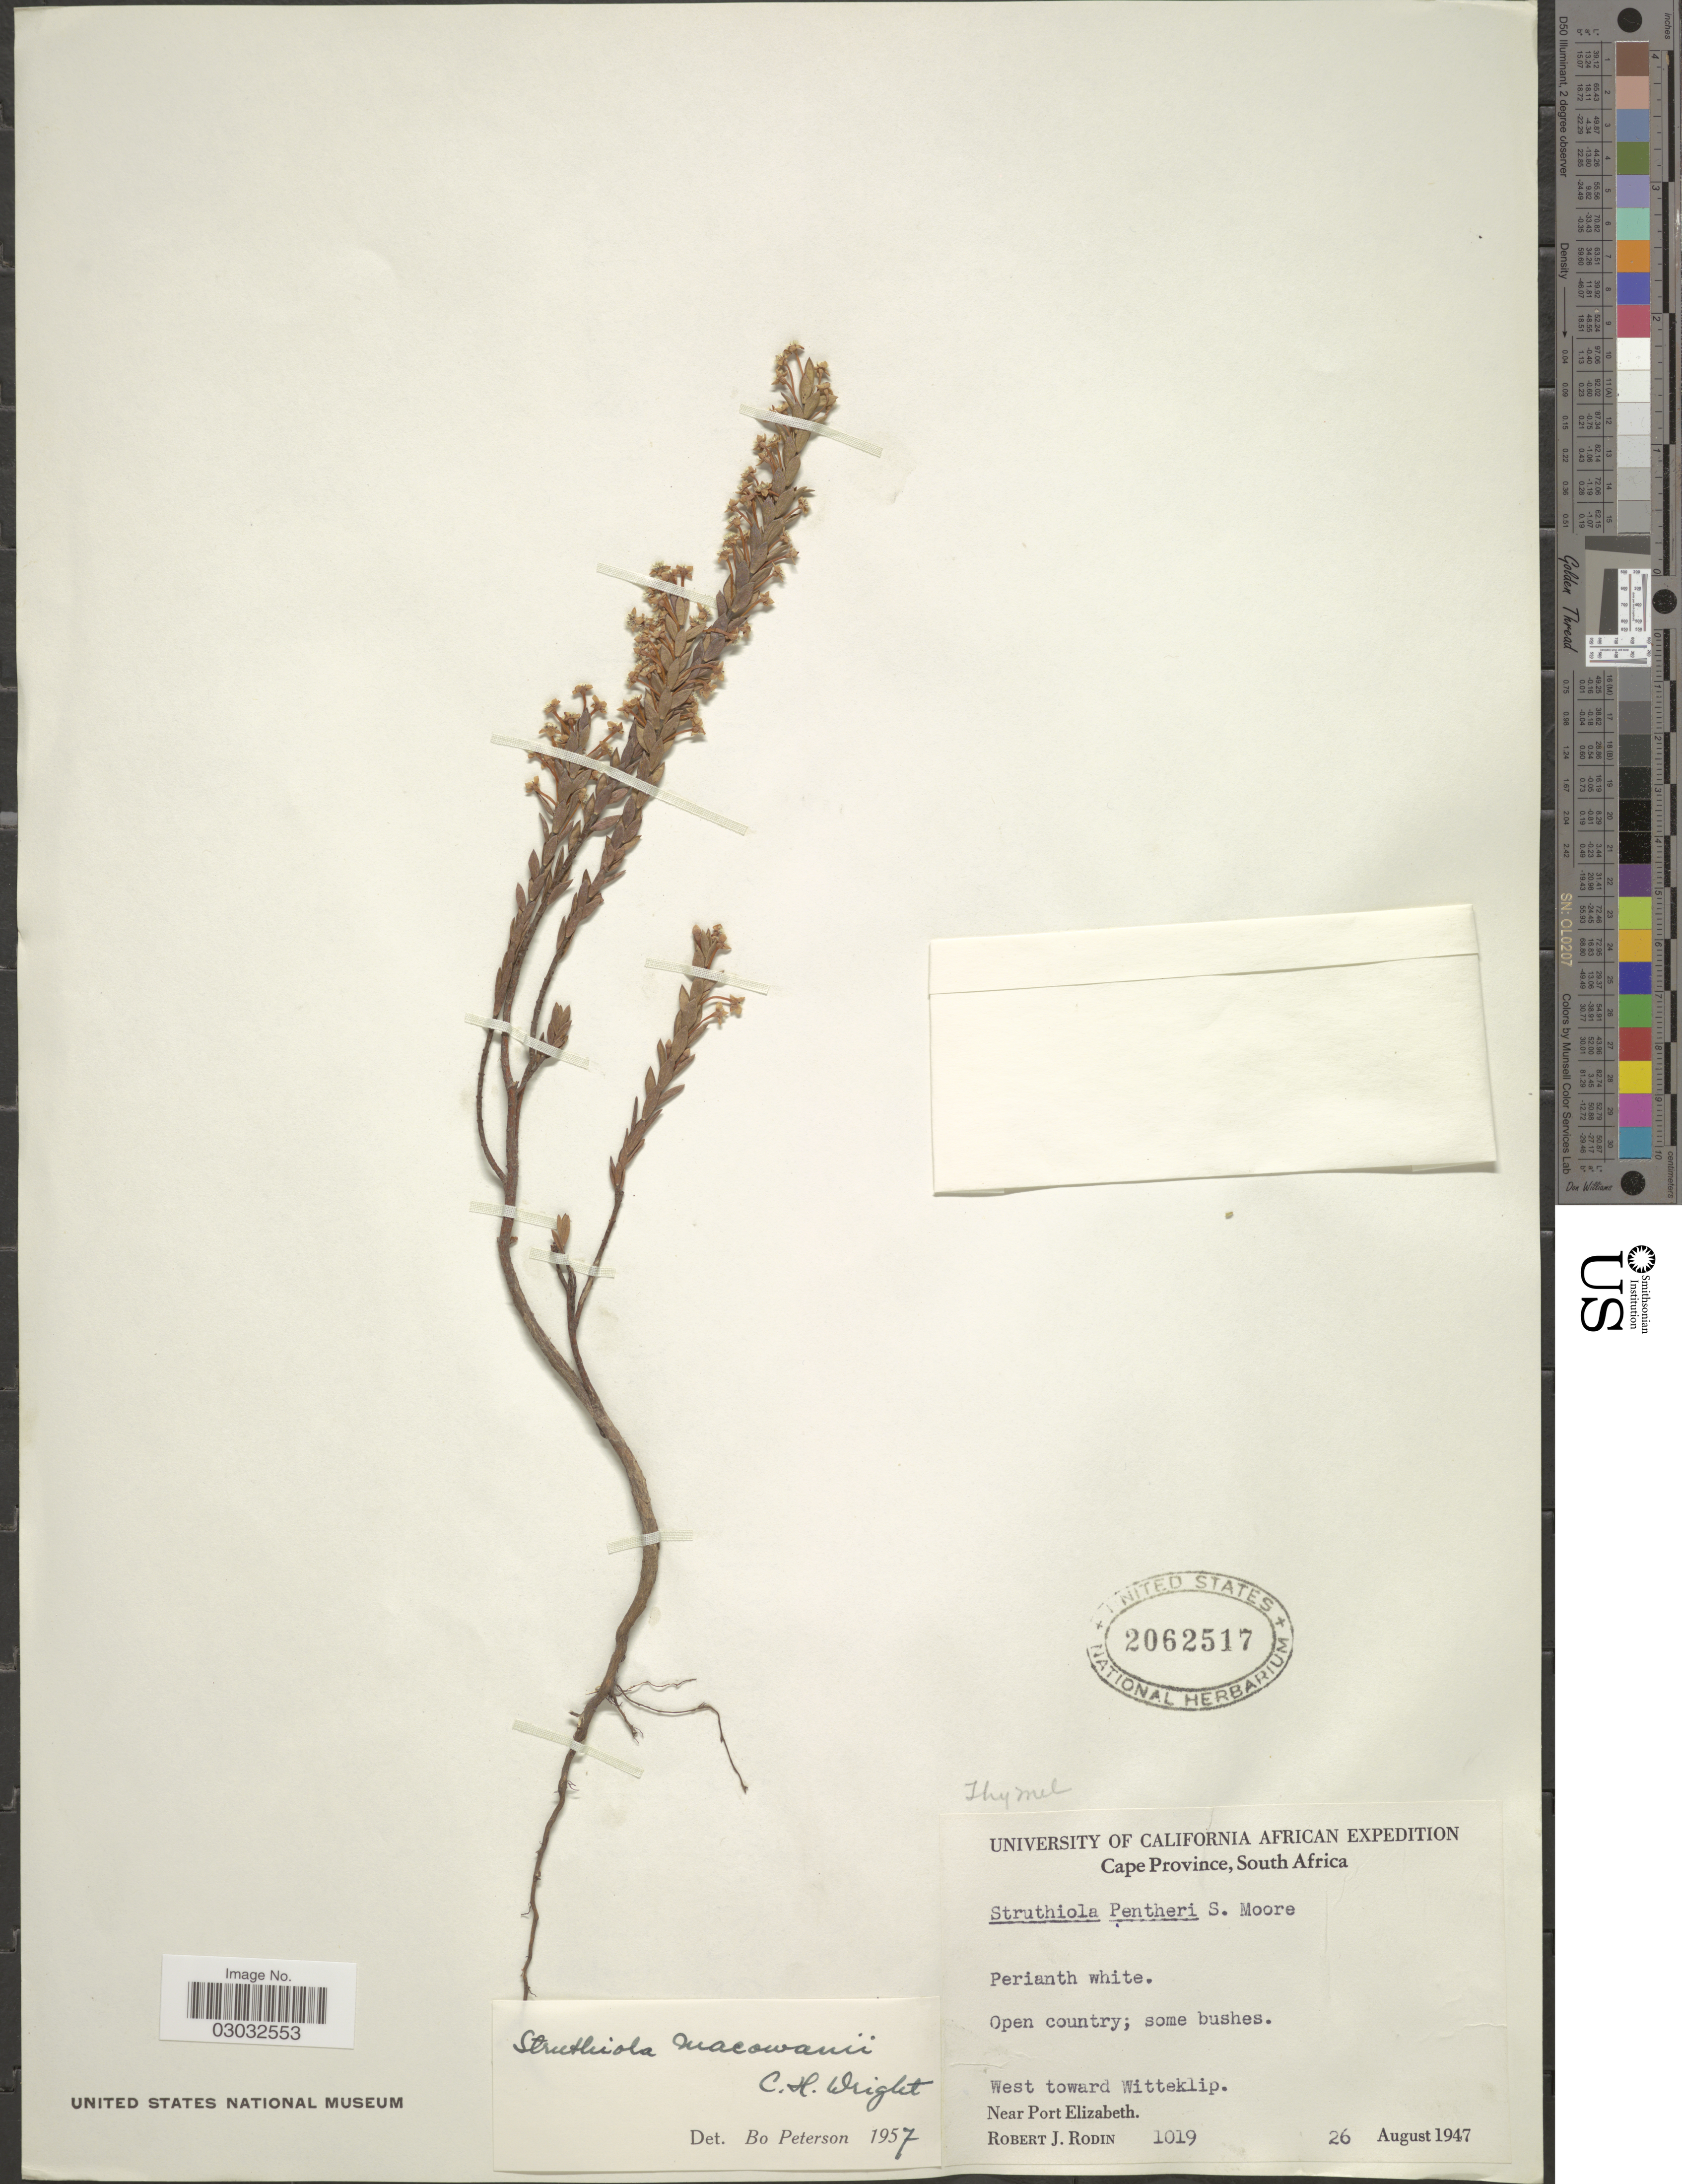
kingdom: Plantae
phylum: Tracheophyta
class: Magnoliopsida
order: Malvales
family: Thymelaeaceae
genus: Struthiola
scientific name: Struthiola macowanii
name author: C.H. Wright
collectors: R. J. Rodin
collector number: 1019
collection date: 1947-08-26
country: South Africa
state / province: Eastern Cape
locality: West toward Witteklip. Near Port Elizabeth.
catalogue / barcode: US 2062517